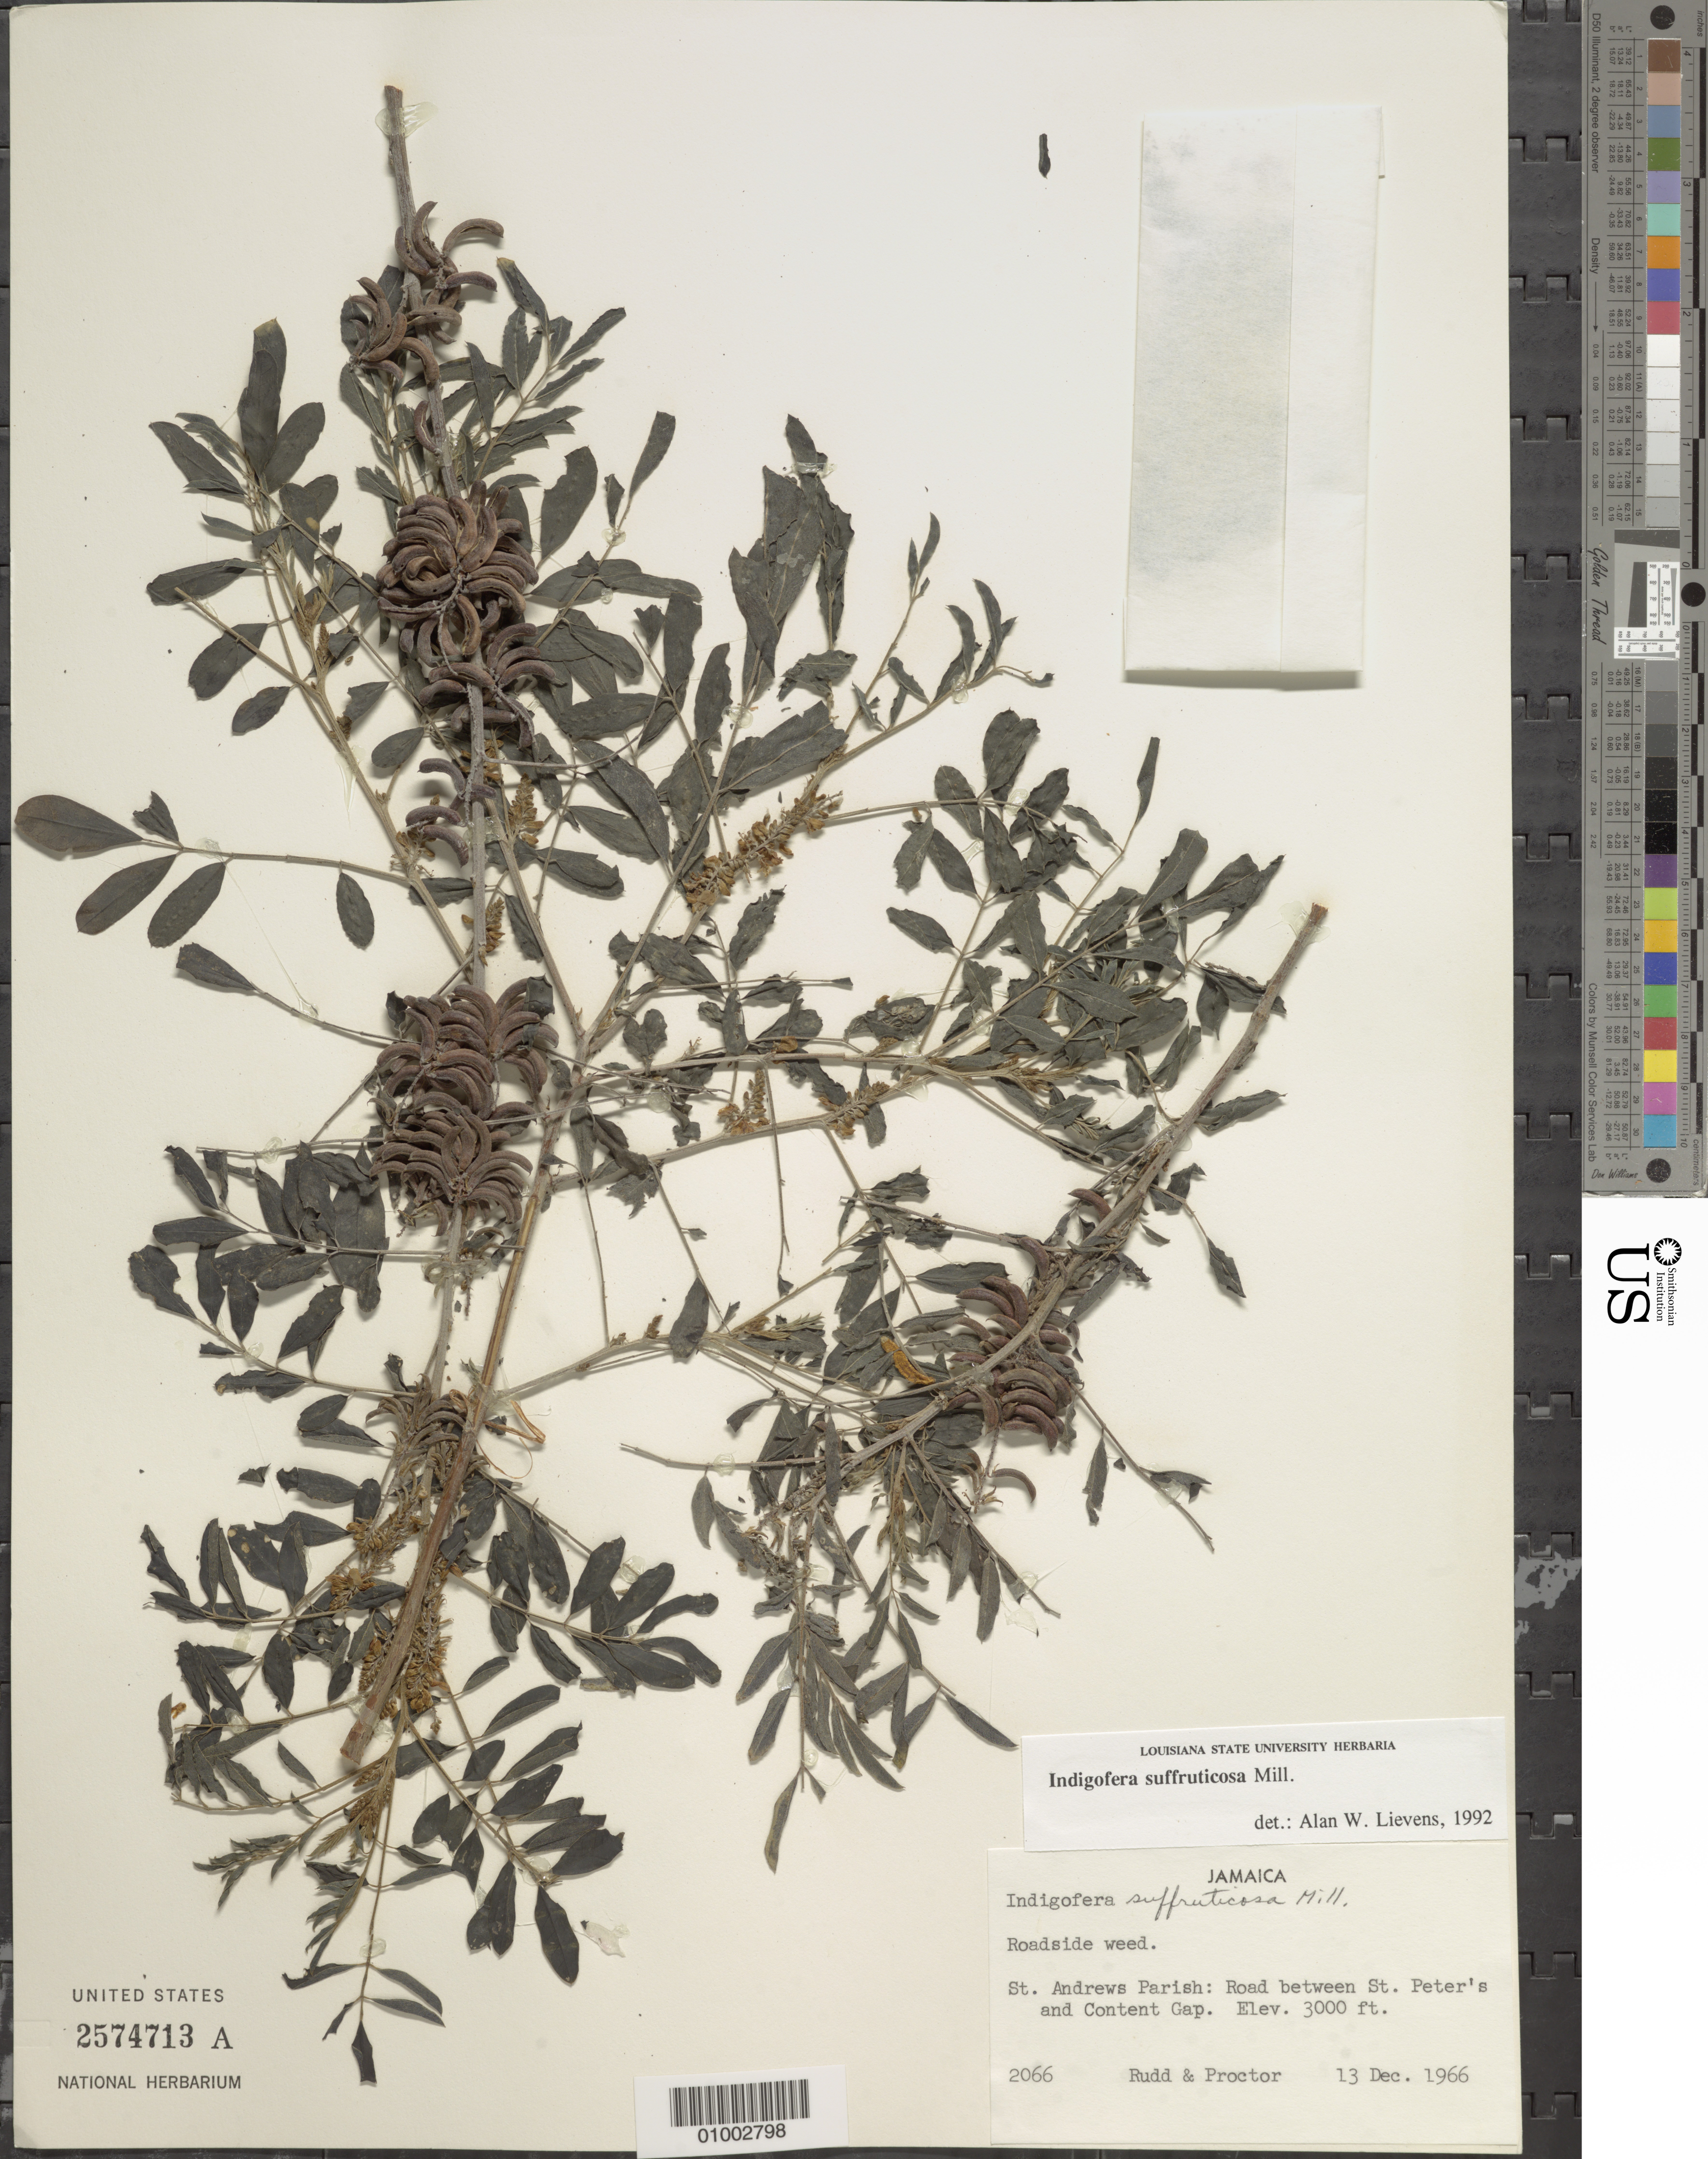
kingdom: Plantae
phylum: Tracheophyta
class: Magnoliopsida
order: Fabales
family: Fabaceae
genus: Indigofera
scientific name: Indigofera suffruticosa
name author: Mill.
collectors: V. E. Rudd & G. R. Proctor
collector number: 2066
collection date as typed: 13 Dec 1966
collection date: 1966-12-13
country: Jamaica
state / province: Saint Andrew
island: Jamaica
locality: Road between St. Peter's and Content Gap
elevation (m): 914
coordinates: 0 N, 0 E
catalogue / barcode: US 2574713